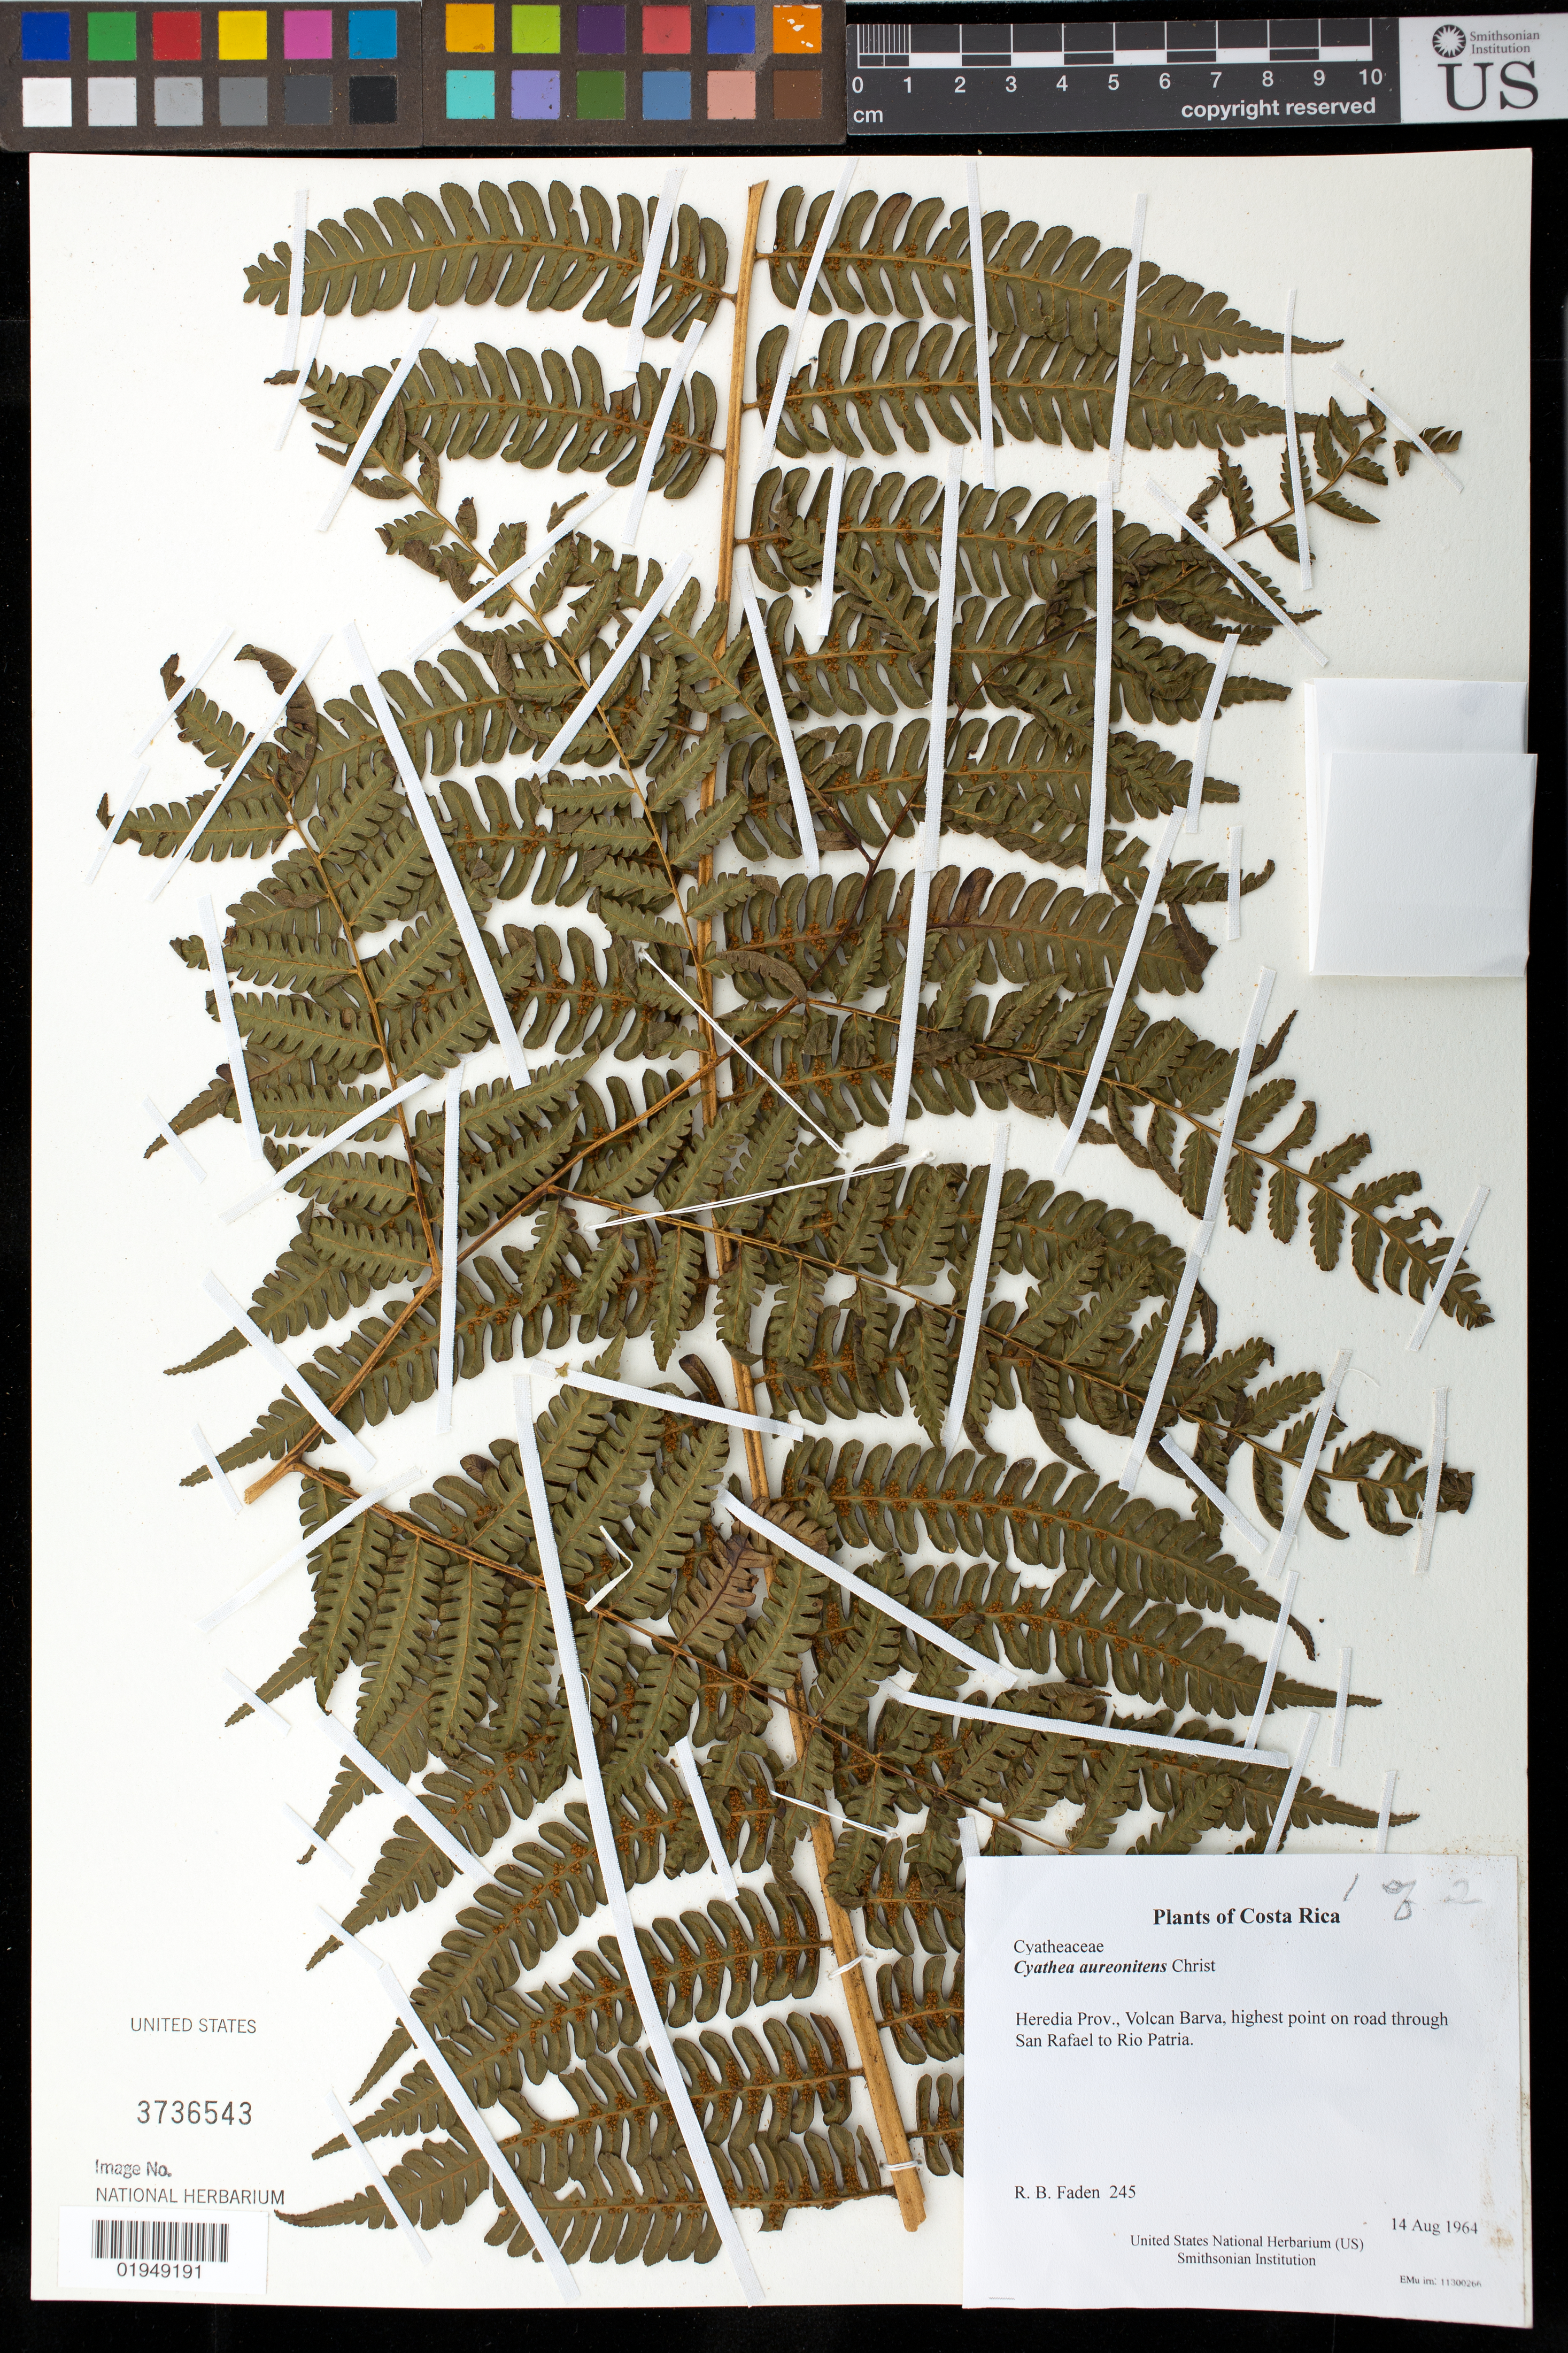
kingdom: Plantae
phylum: Tracheophyta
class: Polypodiopsida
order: Cyatheales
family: Cyatheaceae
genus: Cyathea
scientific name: Cyathea aureonitens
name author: Christ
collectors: R. B. Faden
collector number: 245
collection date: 1964-08-14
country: Costa Rica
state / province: Heredia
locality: Volcan Barva, highest point on road through San Rafael to Rio Patria.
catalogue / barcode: US 3736543